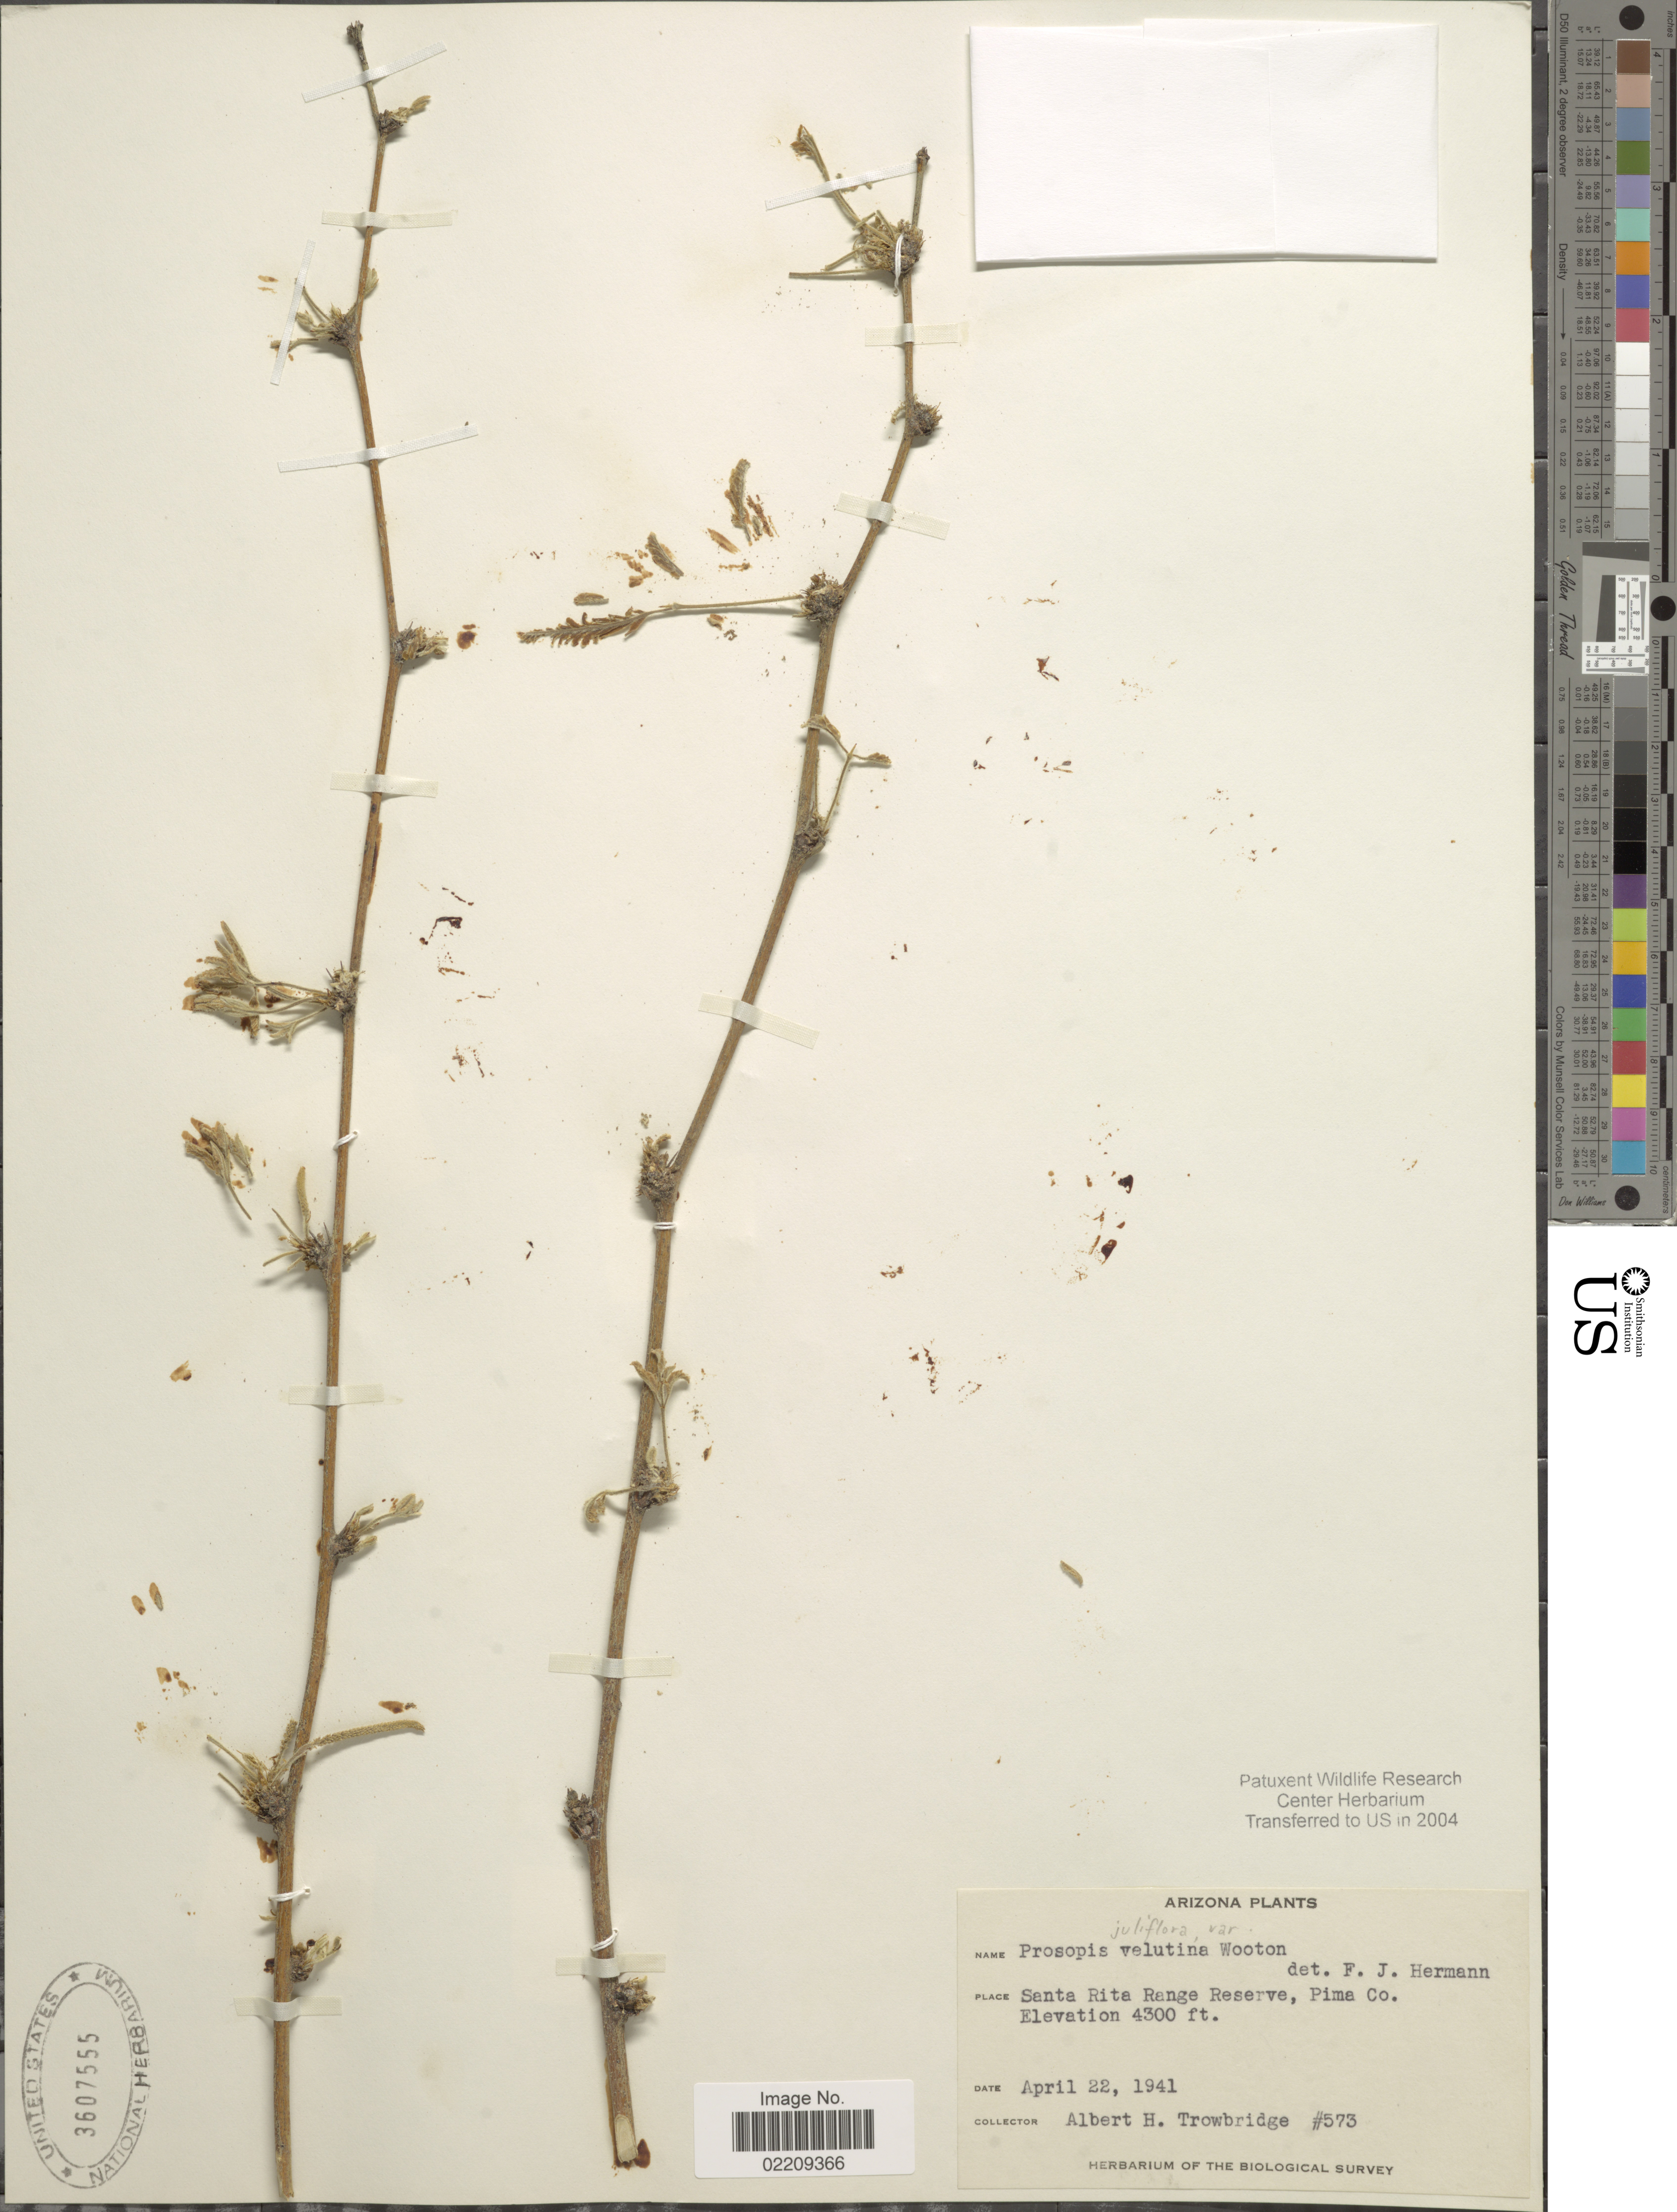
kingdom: Plantae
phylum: Tracheophyta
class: Magnoliopsida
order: Fabales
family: Fabaceae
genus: Neltuma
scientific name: Neltuma velutina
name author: (Wooton) Britton & Rose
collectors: A. H. Trowbridge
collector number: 573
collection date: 1941-04-22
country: United States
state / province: Arizona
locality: Santa Rita Range reserve, Pima Co.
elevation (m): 1311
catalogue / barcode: US 3607555